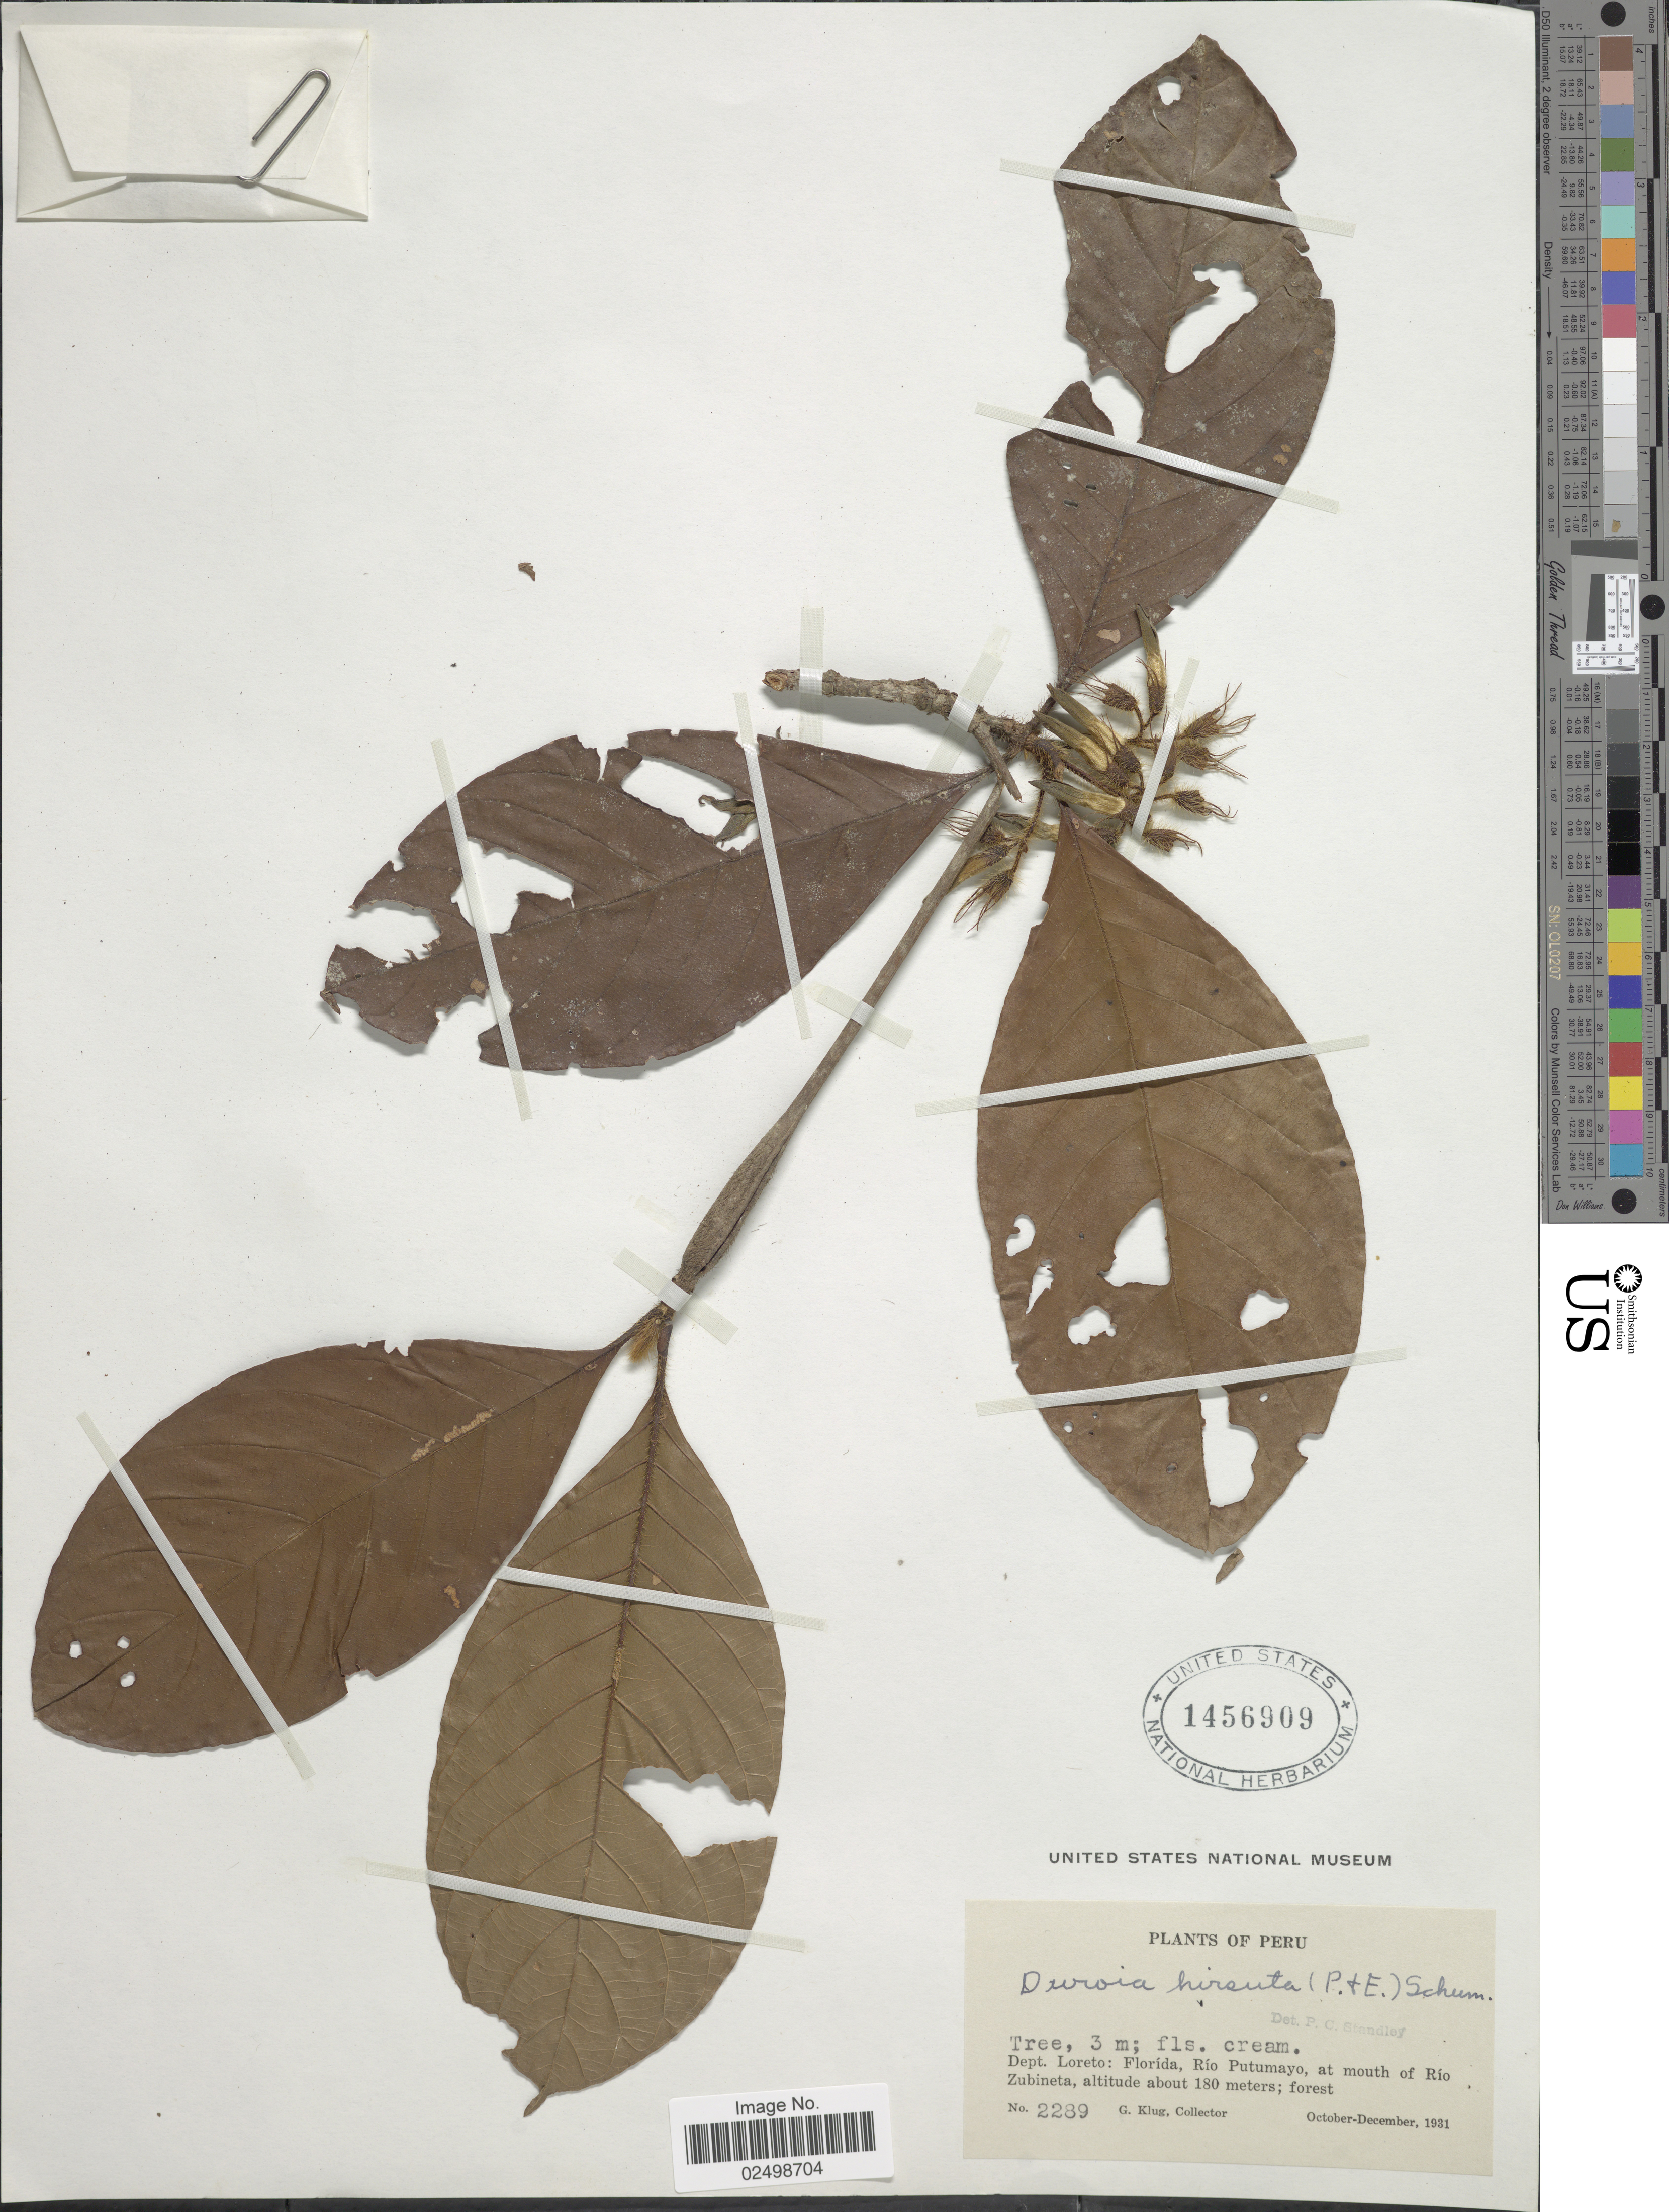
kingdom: Plantae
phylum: Tracheophyta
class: Magnoliopsida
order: Gentianales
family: Rubiaceae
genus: Duroia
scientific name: Duroia hirsuta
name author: (Poepp.) K. Schum.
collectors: G. Klug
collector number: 2289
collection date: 1931-10/1931-12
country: Peru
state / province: Loreto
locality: Dept. Loreto: Florida, Rio Putumayo, at mouth of Rio Zubineta.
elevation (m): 180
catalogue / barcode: US 1456909